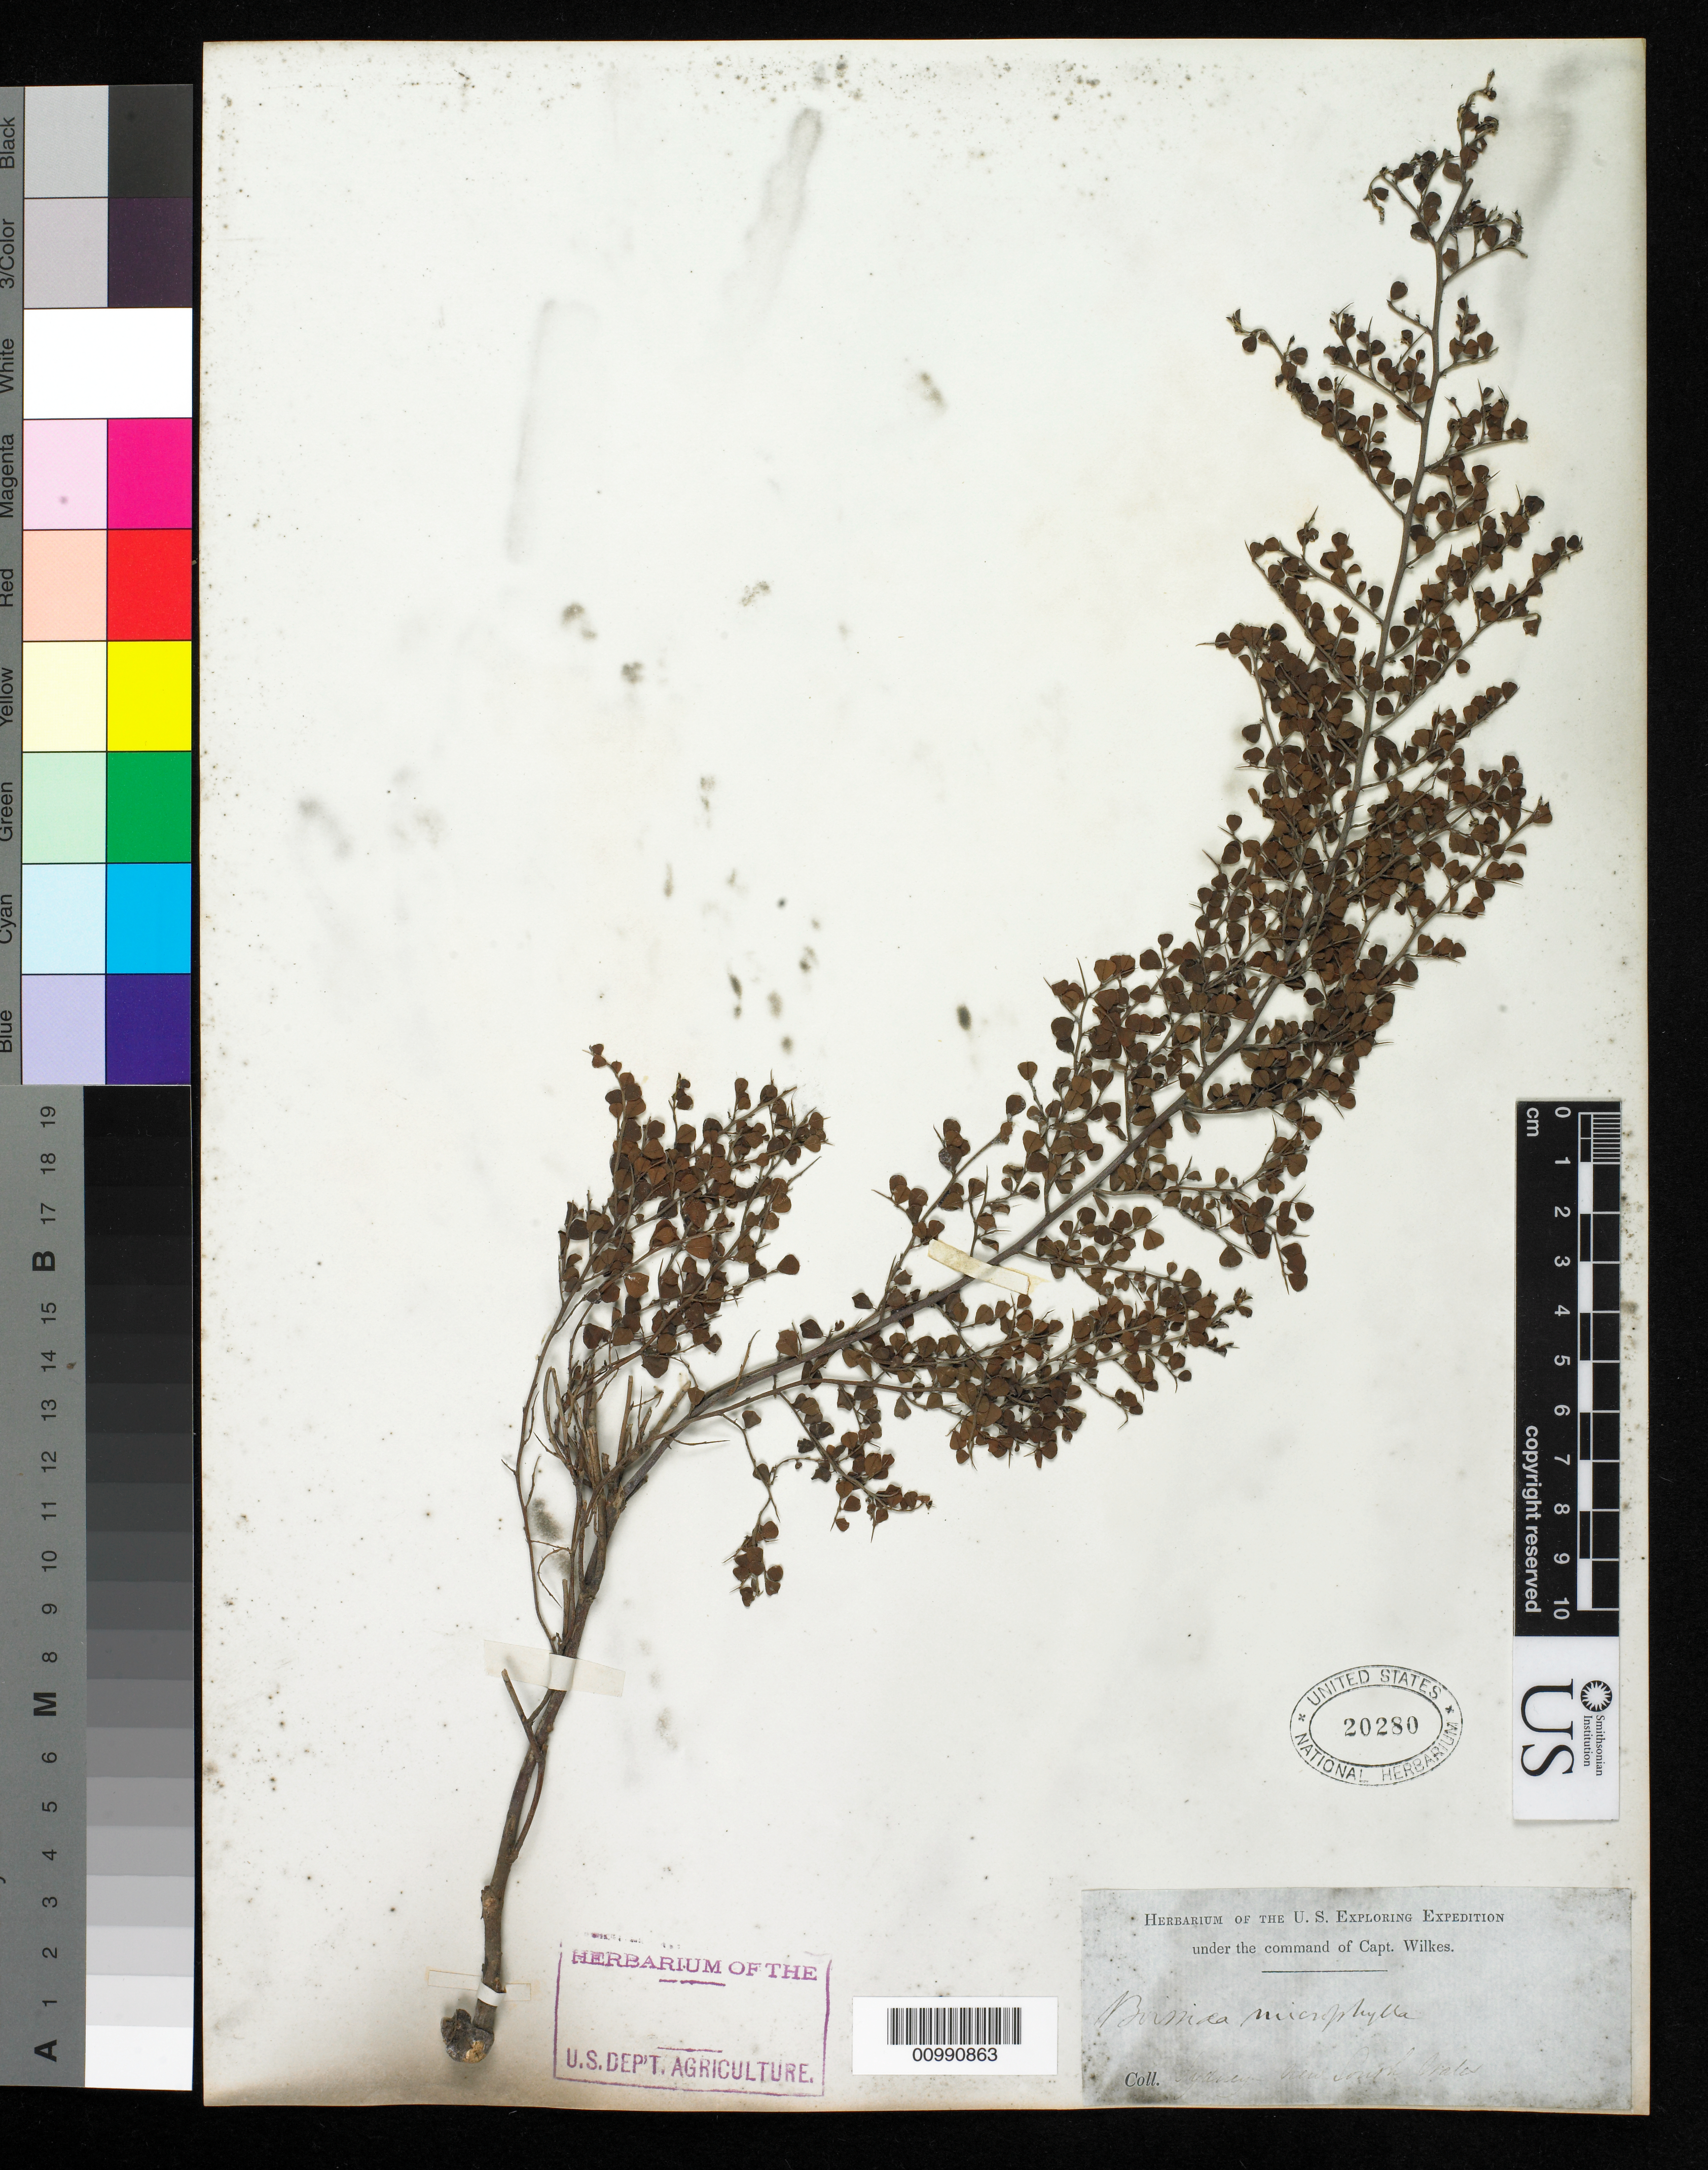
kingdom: Plantae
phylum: Tracheophyta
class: Magnoliopsida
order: Fabales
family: Fabaceae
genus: Bossiaea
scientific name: Bossiaea microphylla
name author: (Sims) Sm.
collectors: Wilkes Explor. Exped.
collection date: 1838/1842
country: Australia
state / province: New South Wales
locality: Sydney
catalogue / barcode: US 20280